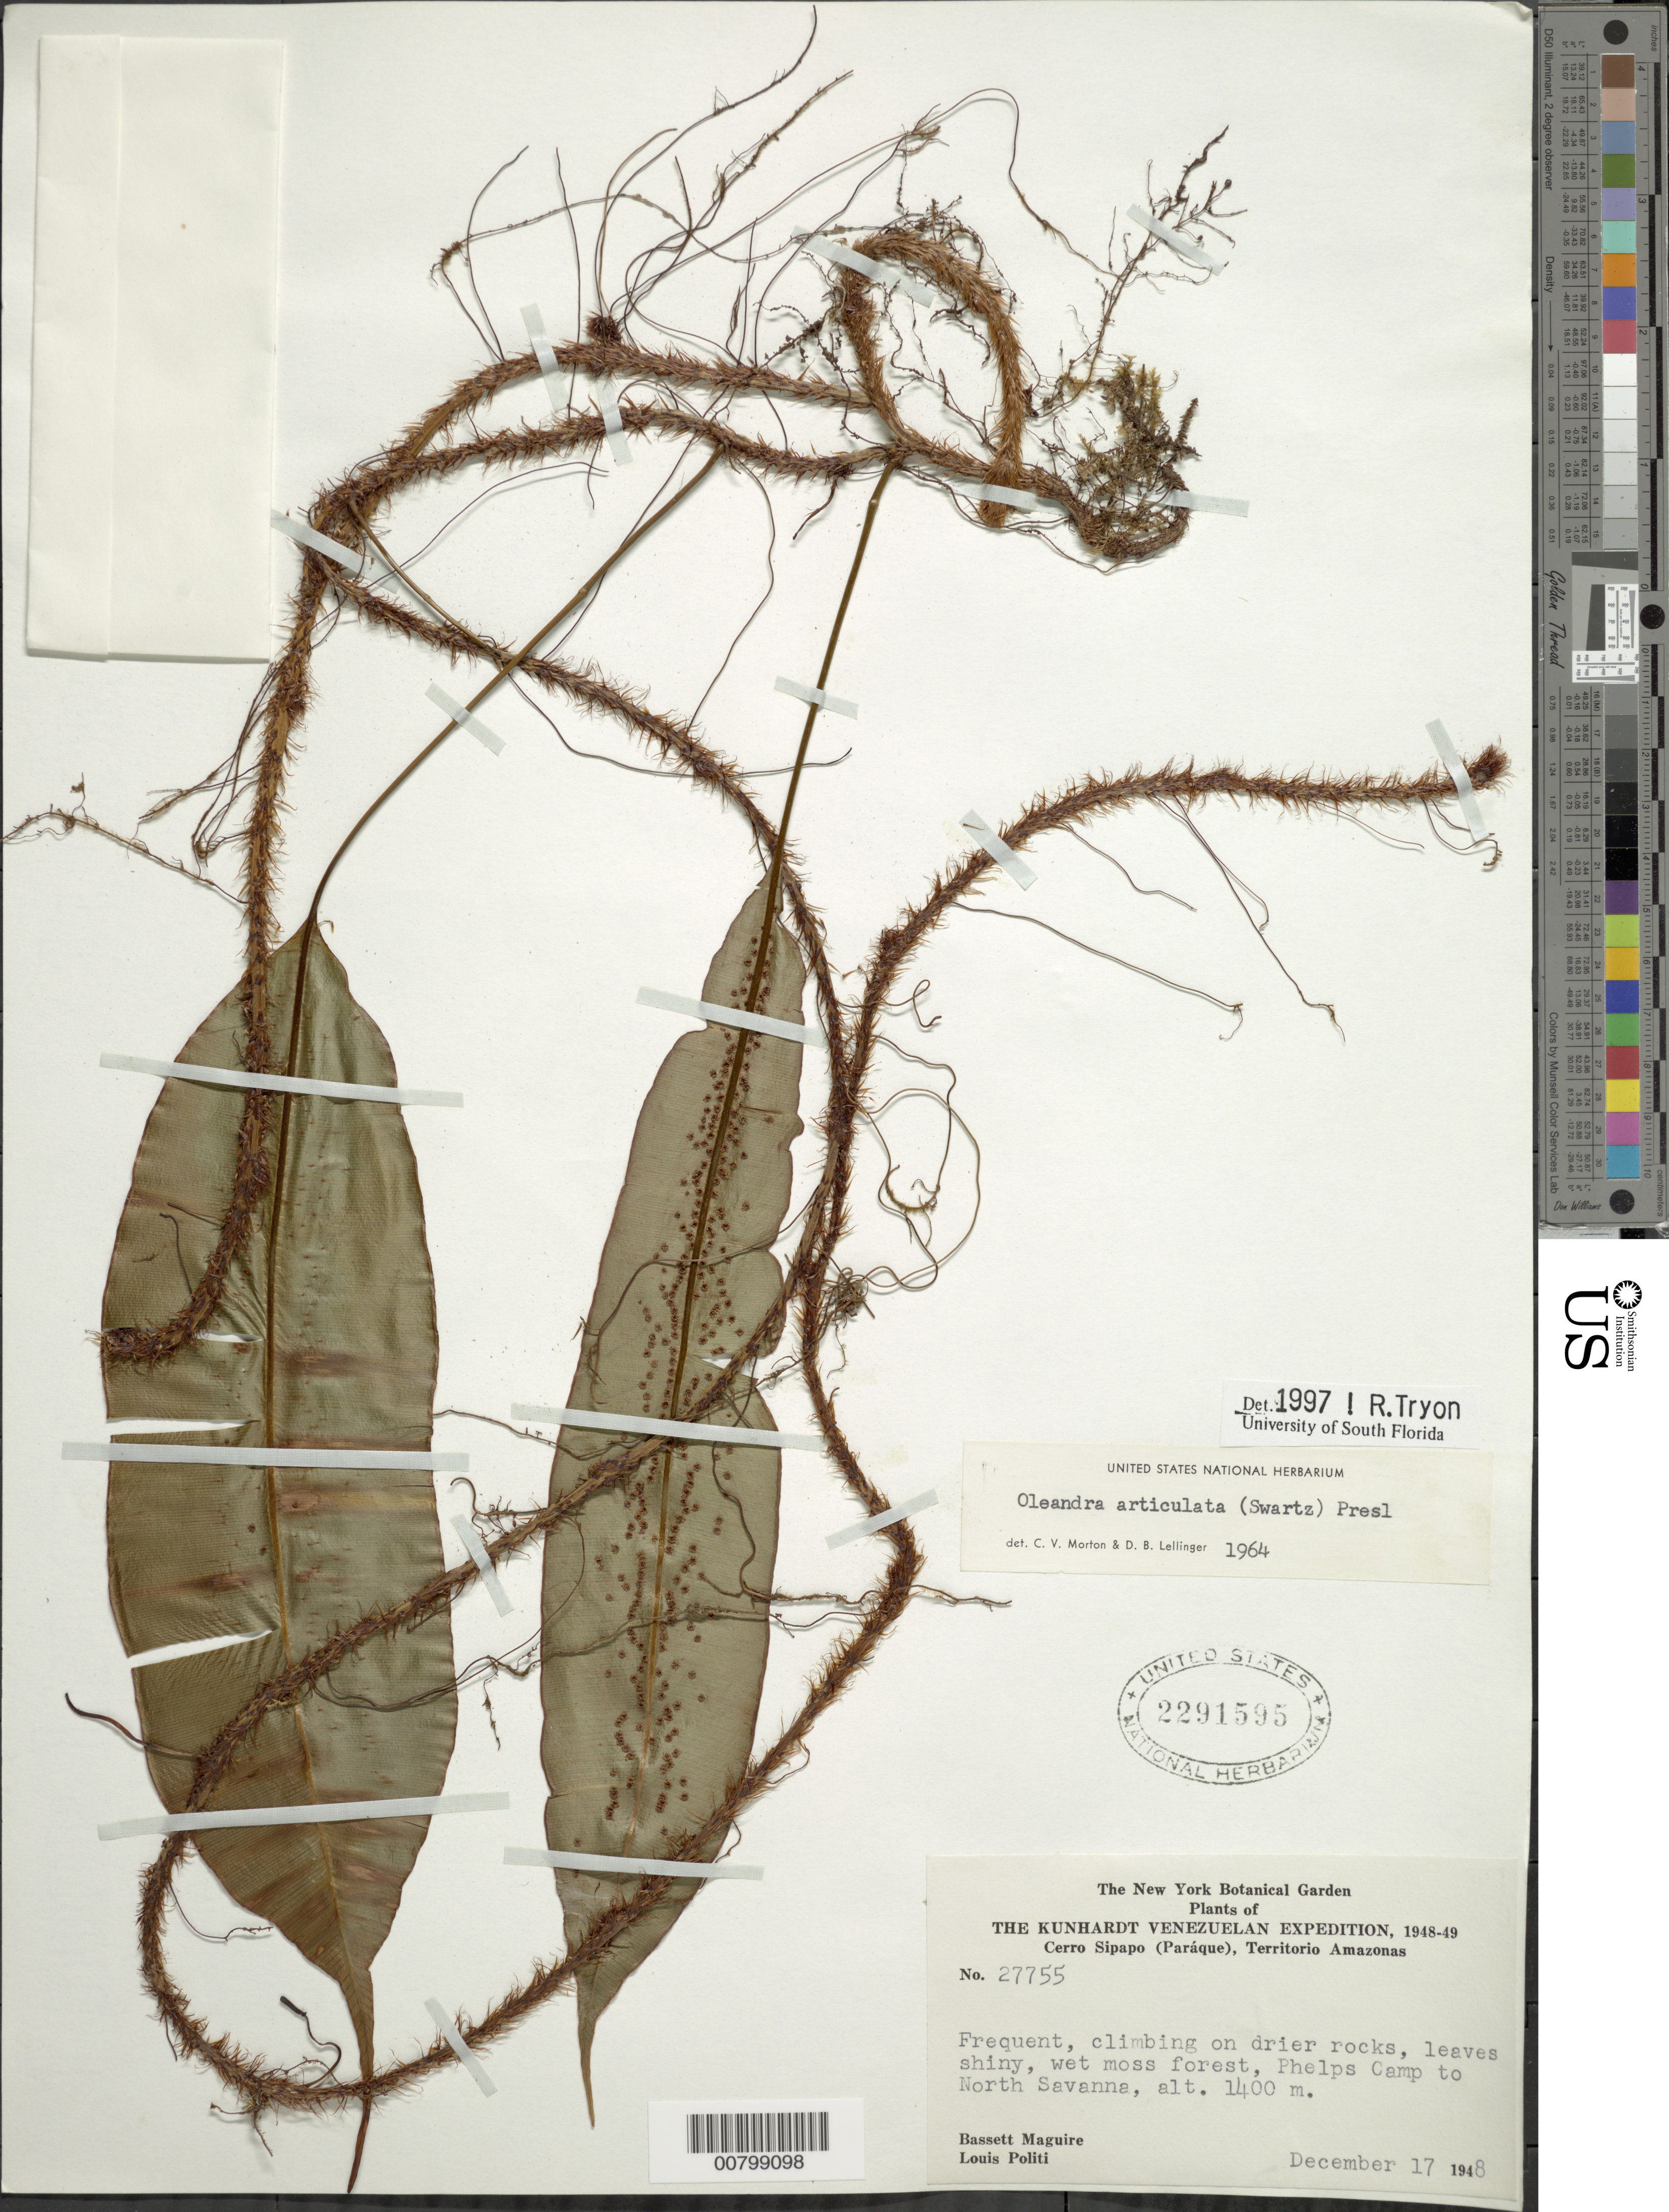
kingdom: Plantae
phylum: Tracheophyta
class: Polypodiopsida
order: Polypodiales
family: Oleandraceae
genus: Oleandra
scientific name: Oleandra articulata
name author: (Sw.) C. Presl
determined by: Tryon, Rolla M., Jr.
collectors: B. Maguire & L. Politi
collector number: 27755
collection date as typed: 17-Dec-48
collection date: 1948-12-17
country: Venezuela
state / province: Amazonas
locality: Cerro Sipapo (Paráque), Phelps Camp to North Savanna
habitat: Wet moss forest, on drier rocks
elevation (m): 1400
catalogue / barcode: US 2291595